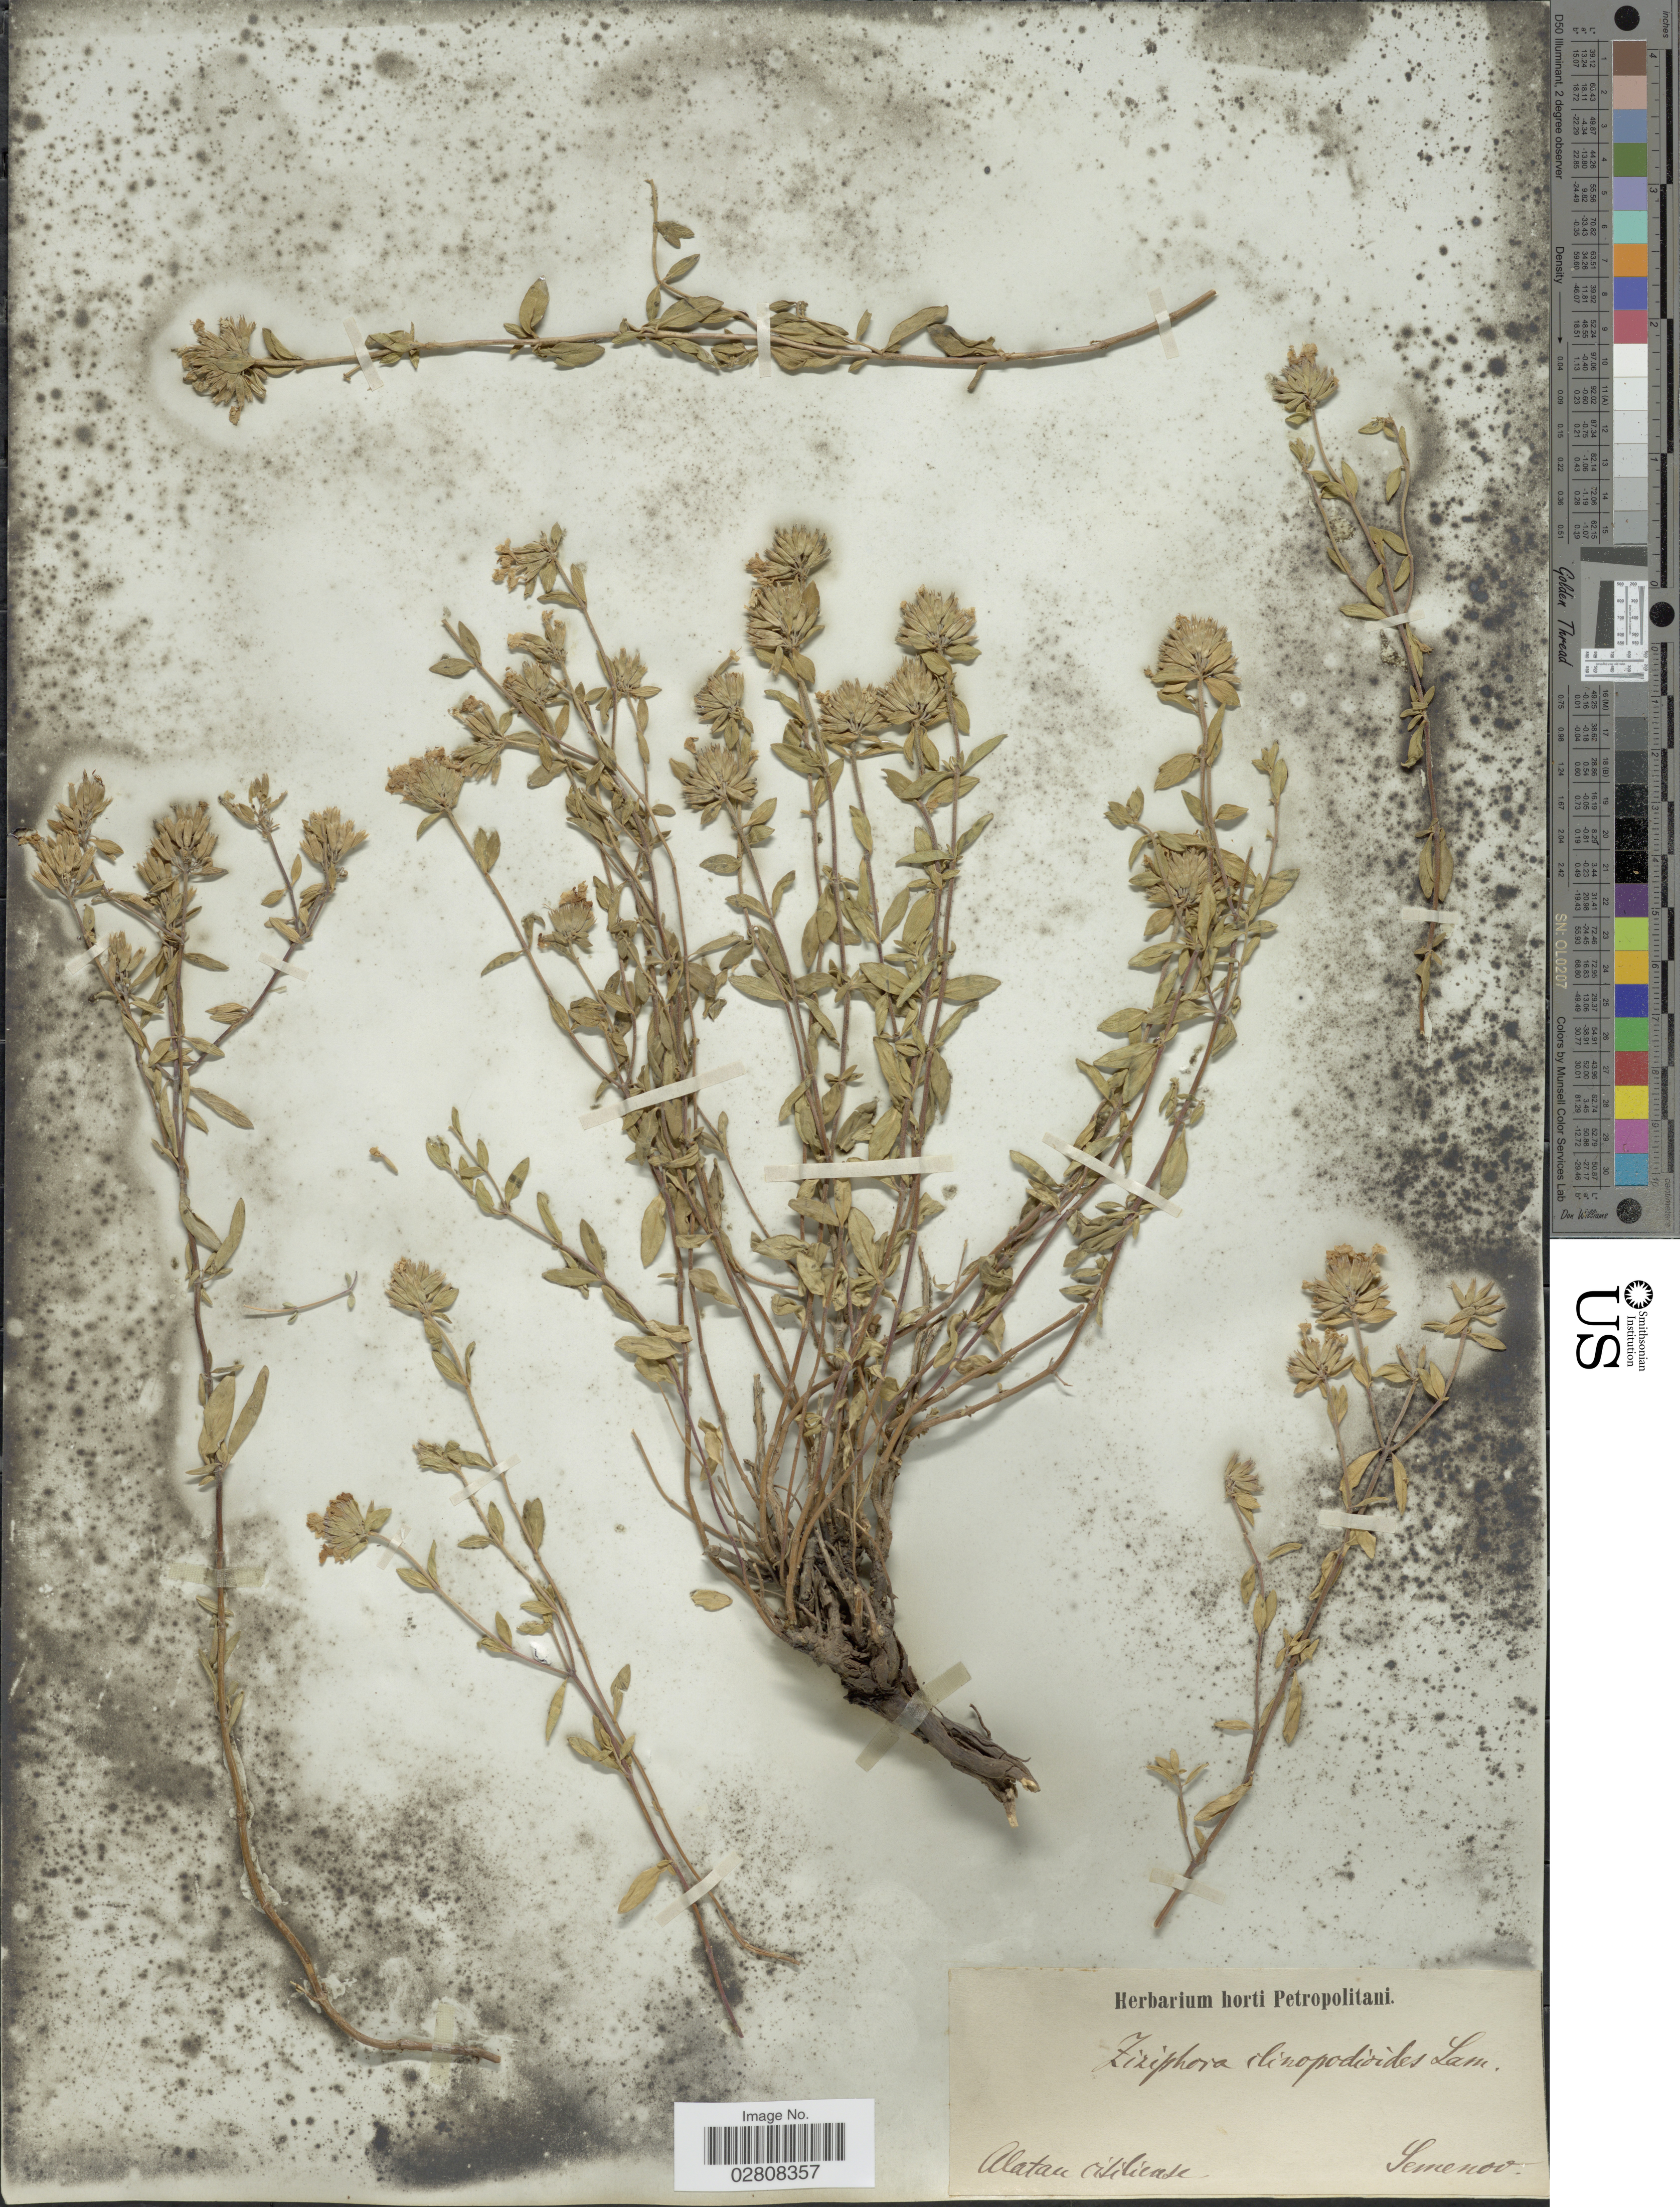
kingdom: Plantae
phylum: Tracheophyta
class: Magnoliopsida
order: Lamiales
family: Lamiaceae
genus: Ziziphora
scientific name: Ziziphora clinopodioides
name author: Lam.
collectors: -- Semenov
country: China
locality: Alatau citiliense